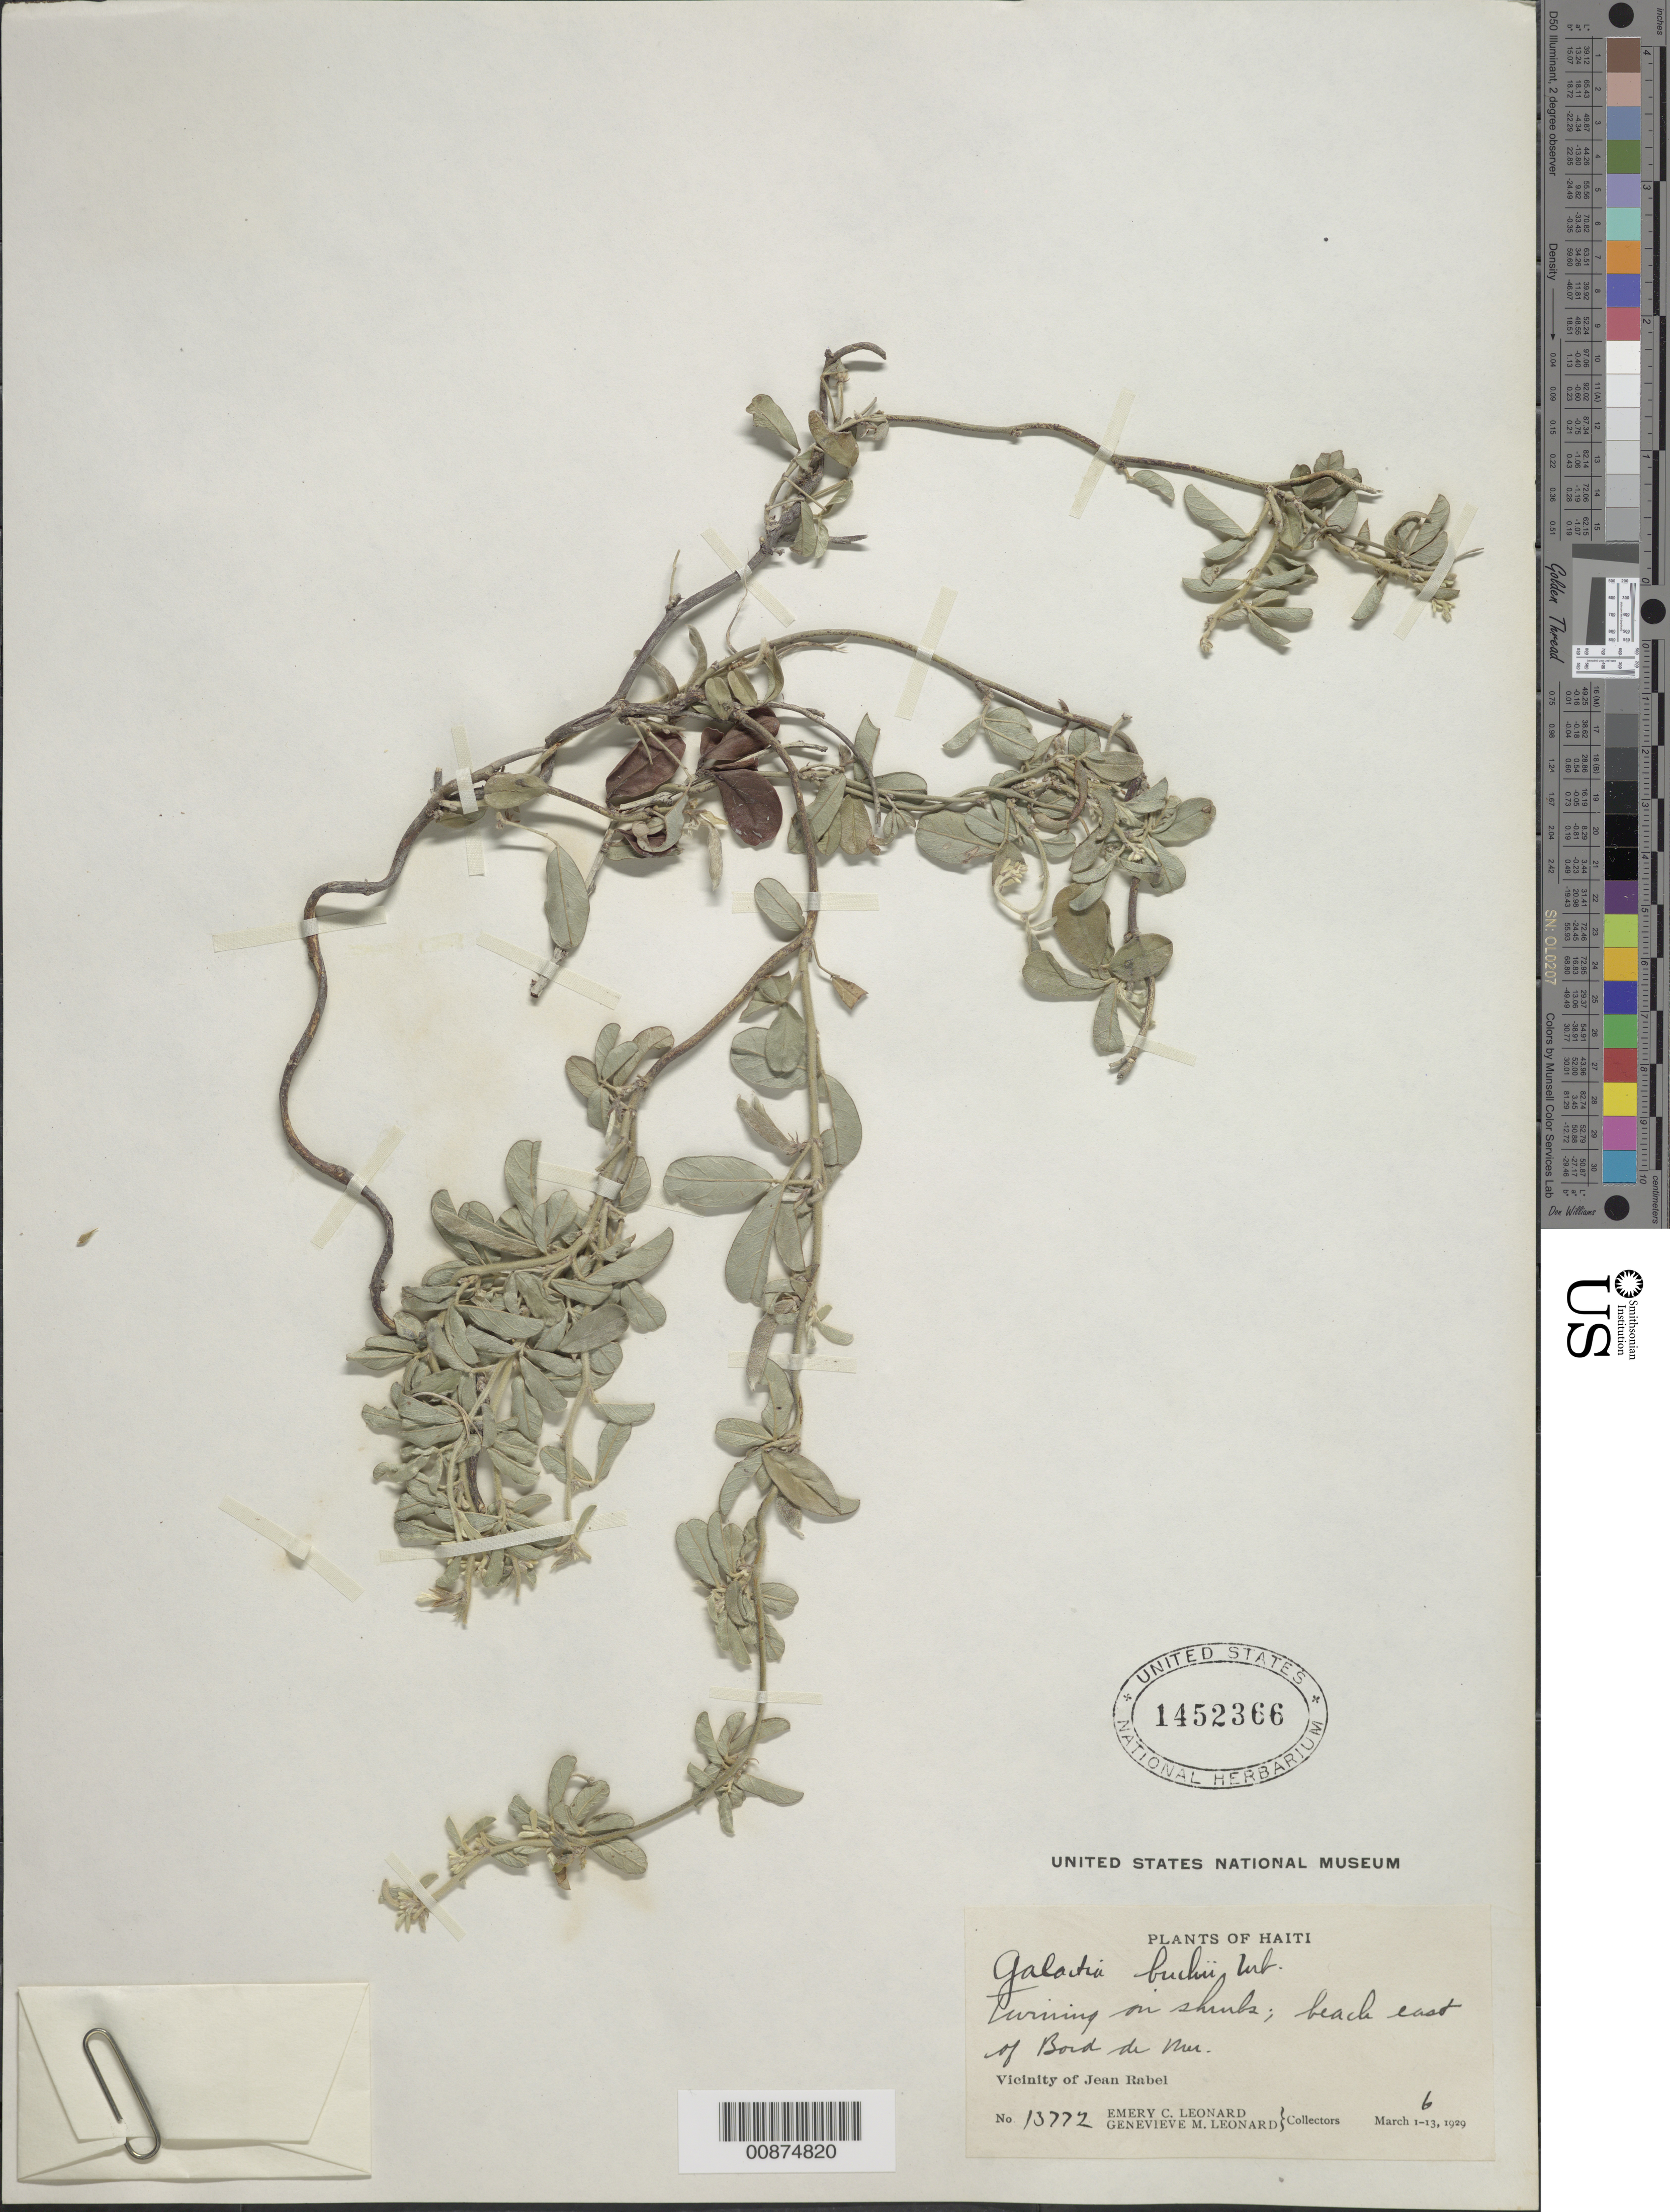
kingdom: Plantae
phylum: Tracheophyta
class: Magnoliopsida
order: Fabales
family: Fabaceae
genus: Galactia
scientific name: Galactia buchii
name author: Urb.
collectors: E. C. Leonard & G. M. Leonard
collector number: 13772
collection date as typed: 06 Mar 1929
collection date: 1929-03-06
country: Haiti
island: Hispaniola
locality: Beach east of Bord du Mer. Vicinity of Jean Rabel.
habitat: Twining on shrubs. Beach.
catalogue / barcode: US 1452366